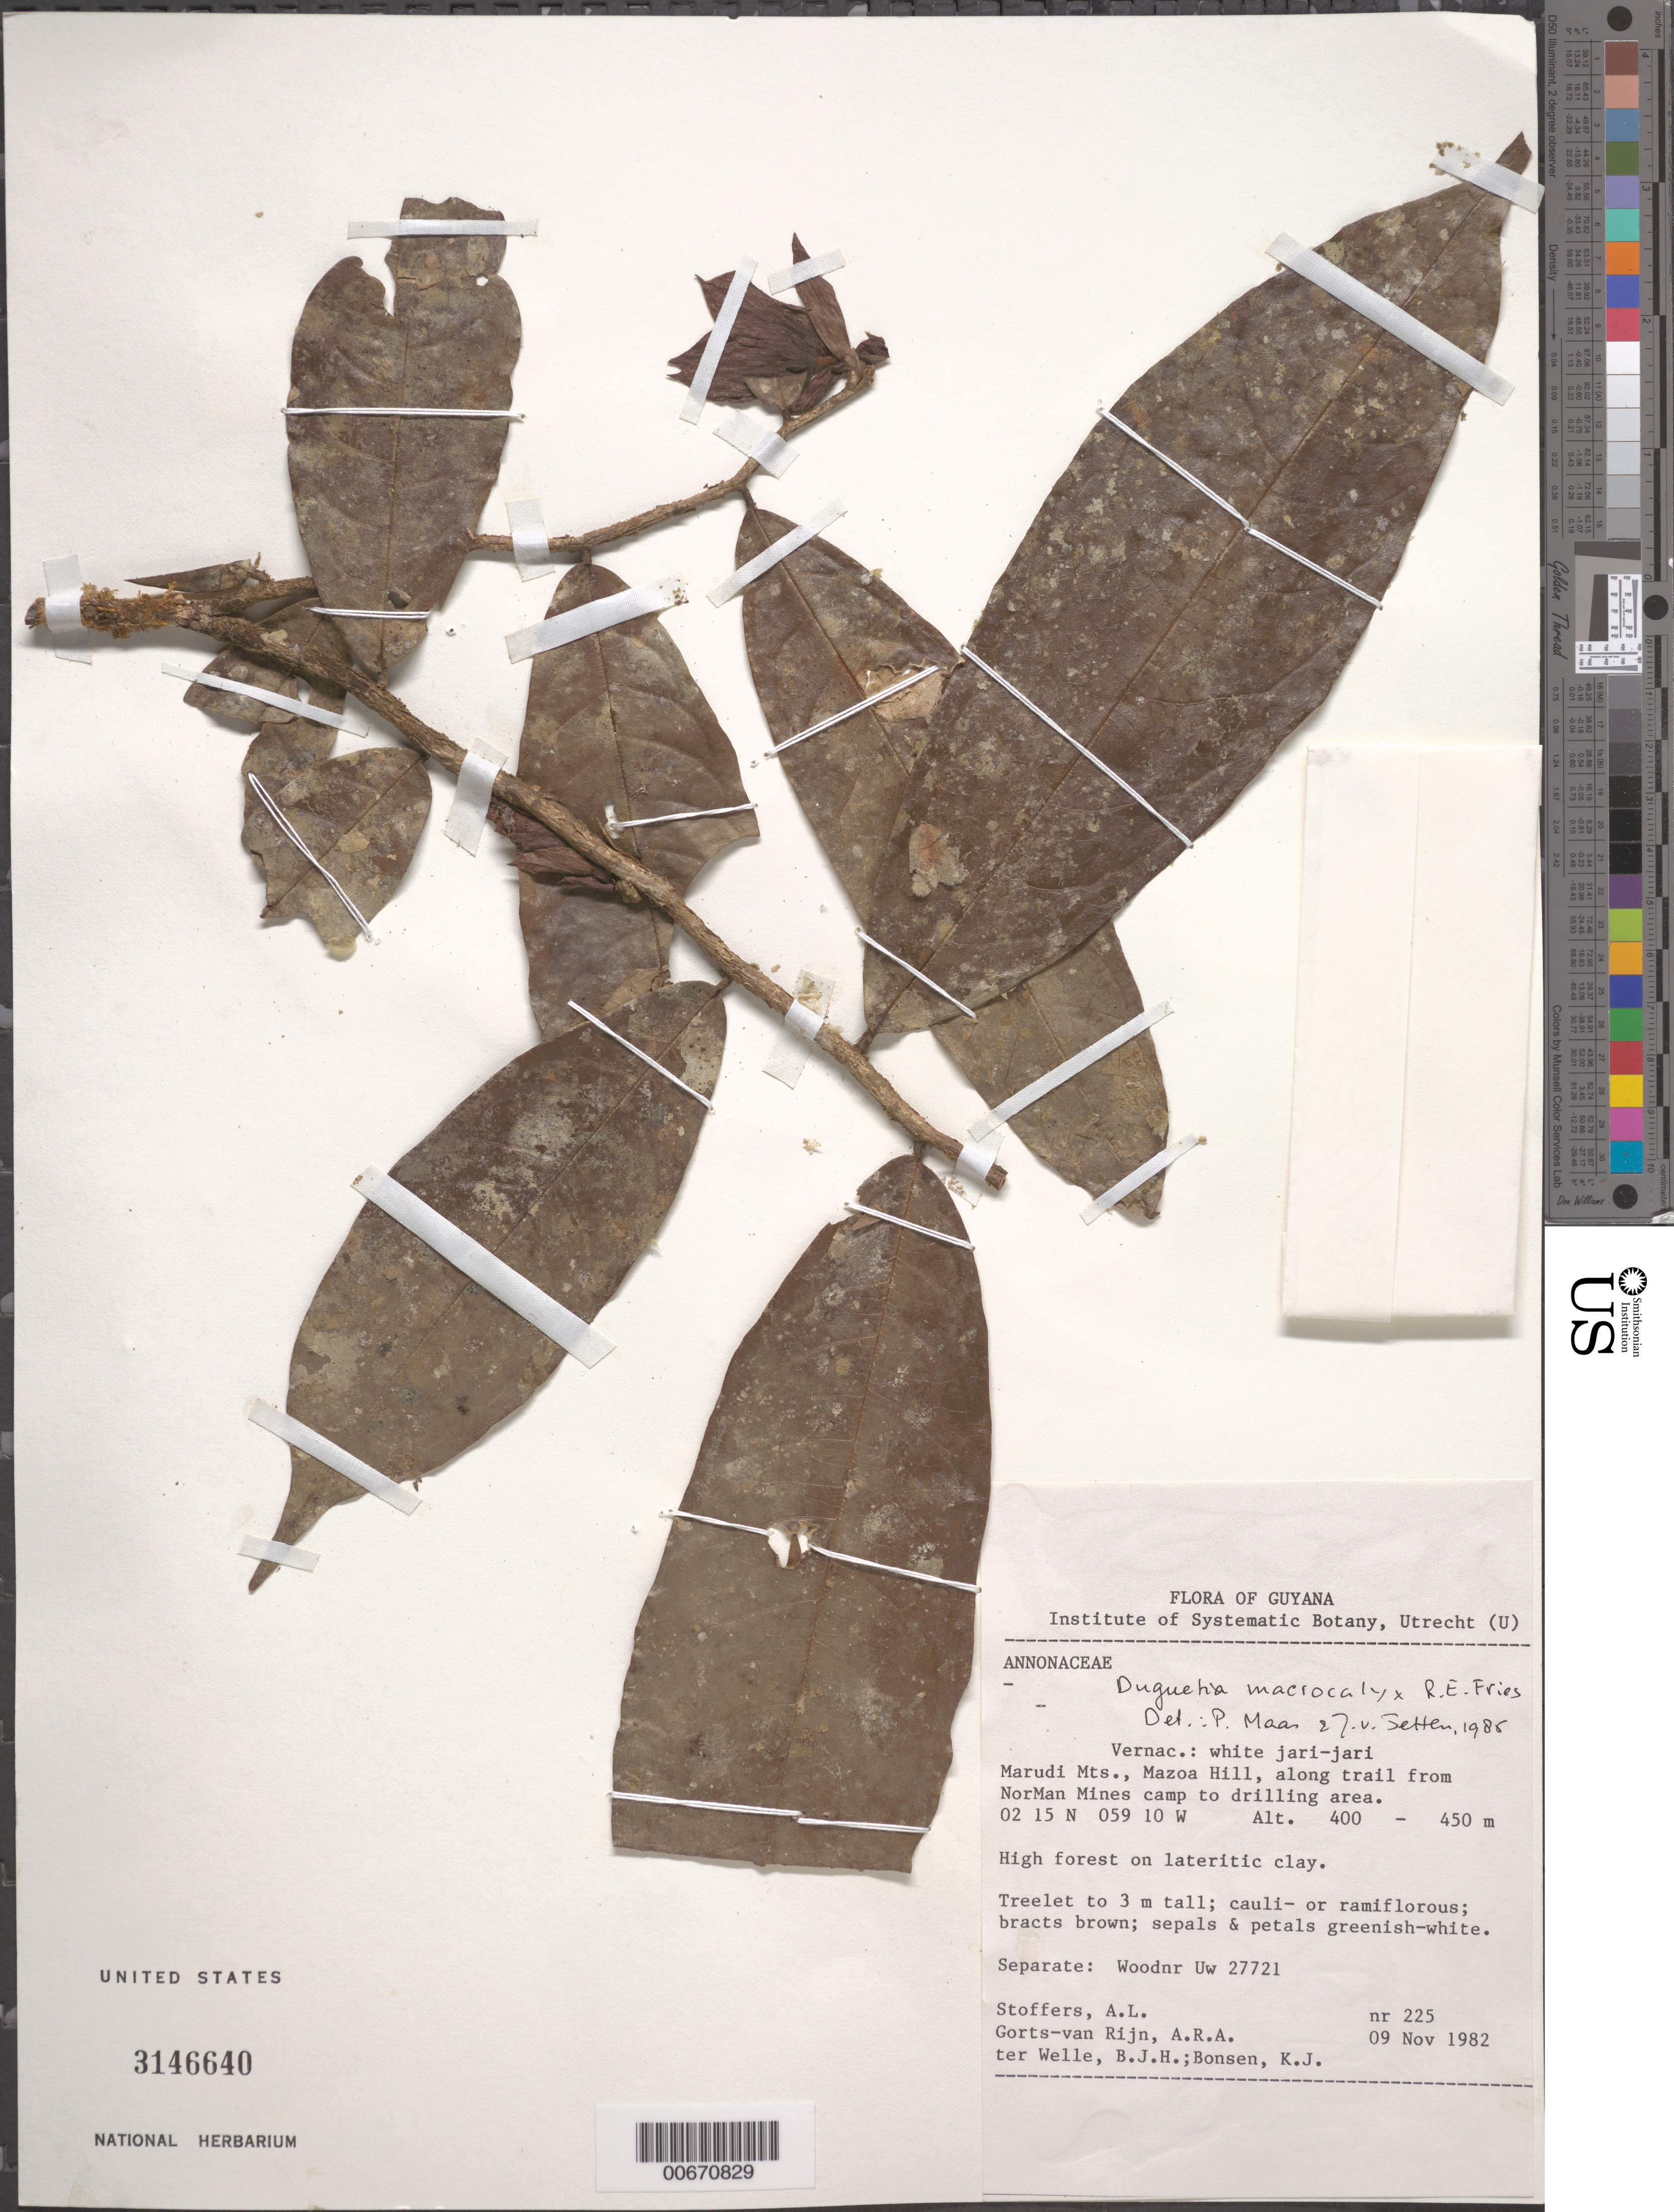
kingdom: Plantae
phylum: Tracheophyta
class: Magnoliopsida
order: Magnoliales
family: Annonaceae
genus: Duguetia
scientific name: Duguetia macrocalyx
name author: R.E. Fr.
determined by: Maas, P. J.; van Setten, J.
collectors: A. Stoffers, A. .R. A. Görts-van Rijn, B. Welle & K. Bonsen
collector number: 225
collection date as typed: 9-Nov-82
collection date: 1982-11-09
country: Guyana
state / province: U. Takutu-U. Essequibo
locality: Marudi Mts., Mazoa Hill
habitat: High forest on lateritic clay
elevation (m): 400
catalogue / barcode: US 3146640